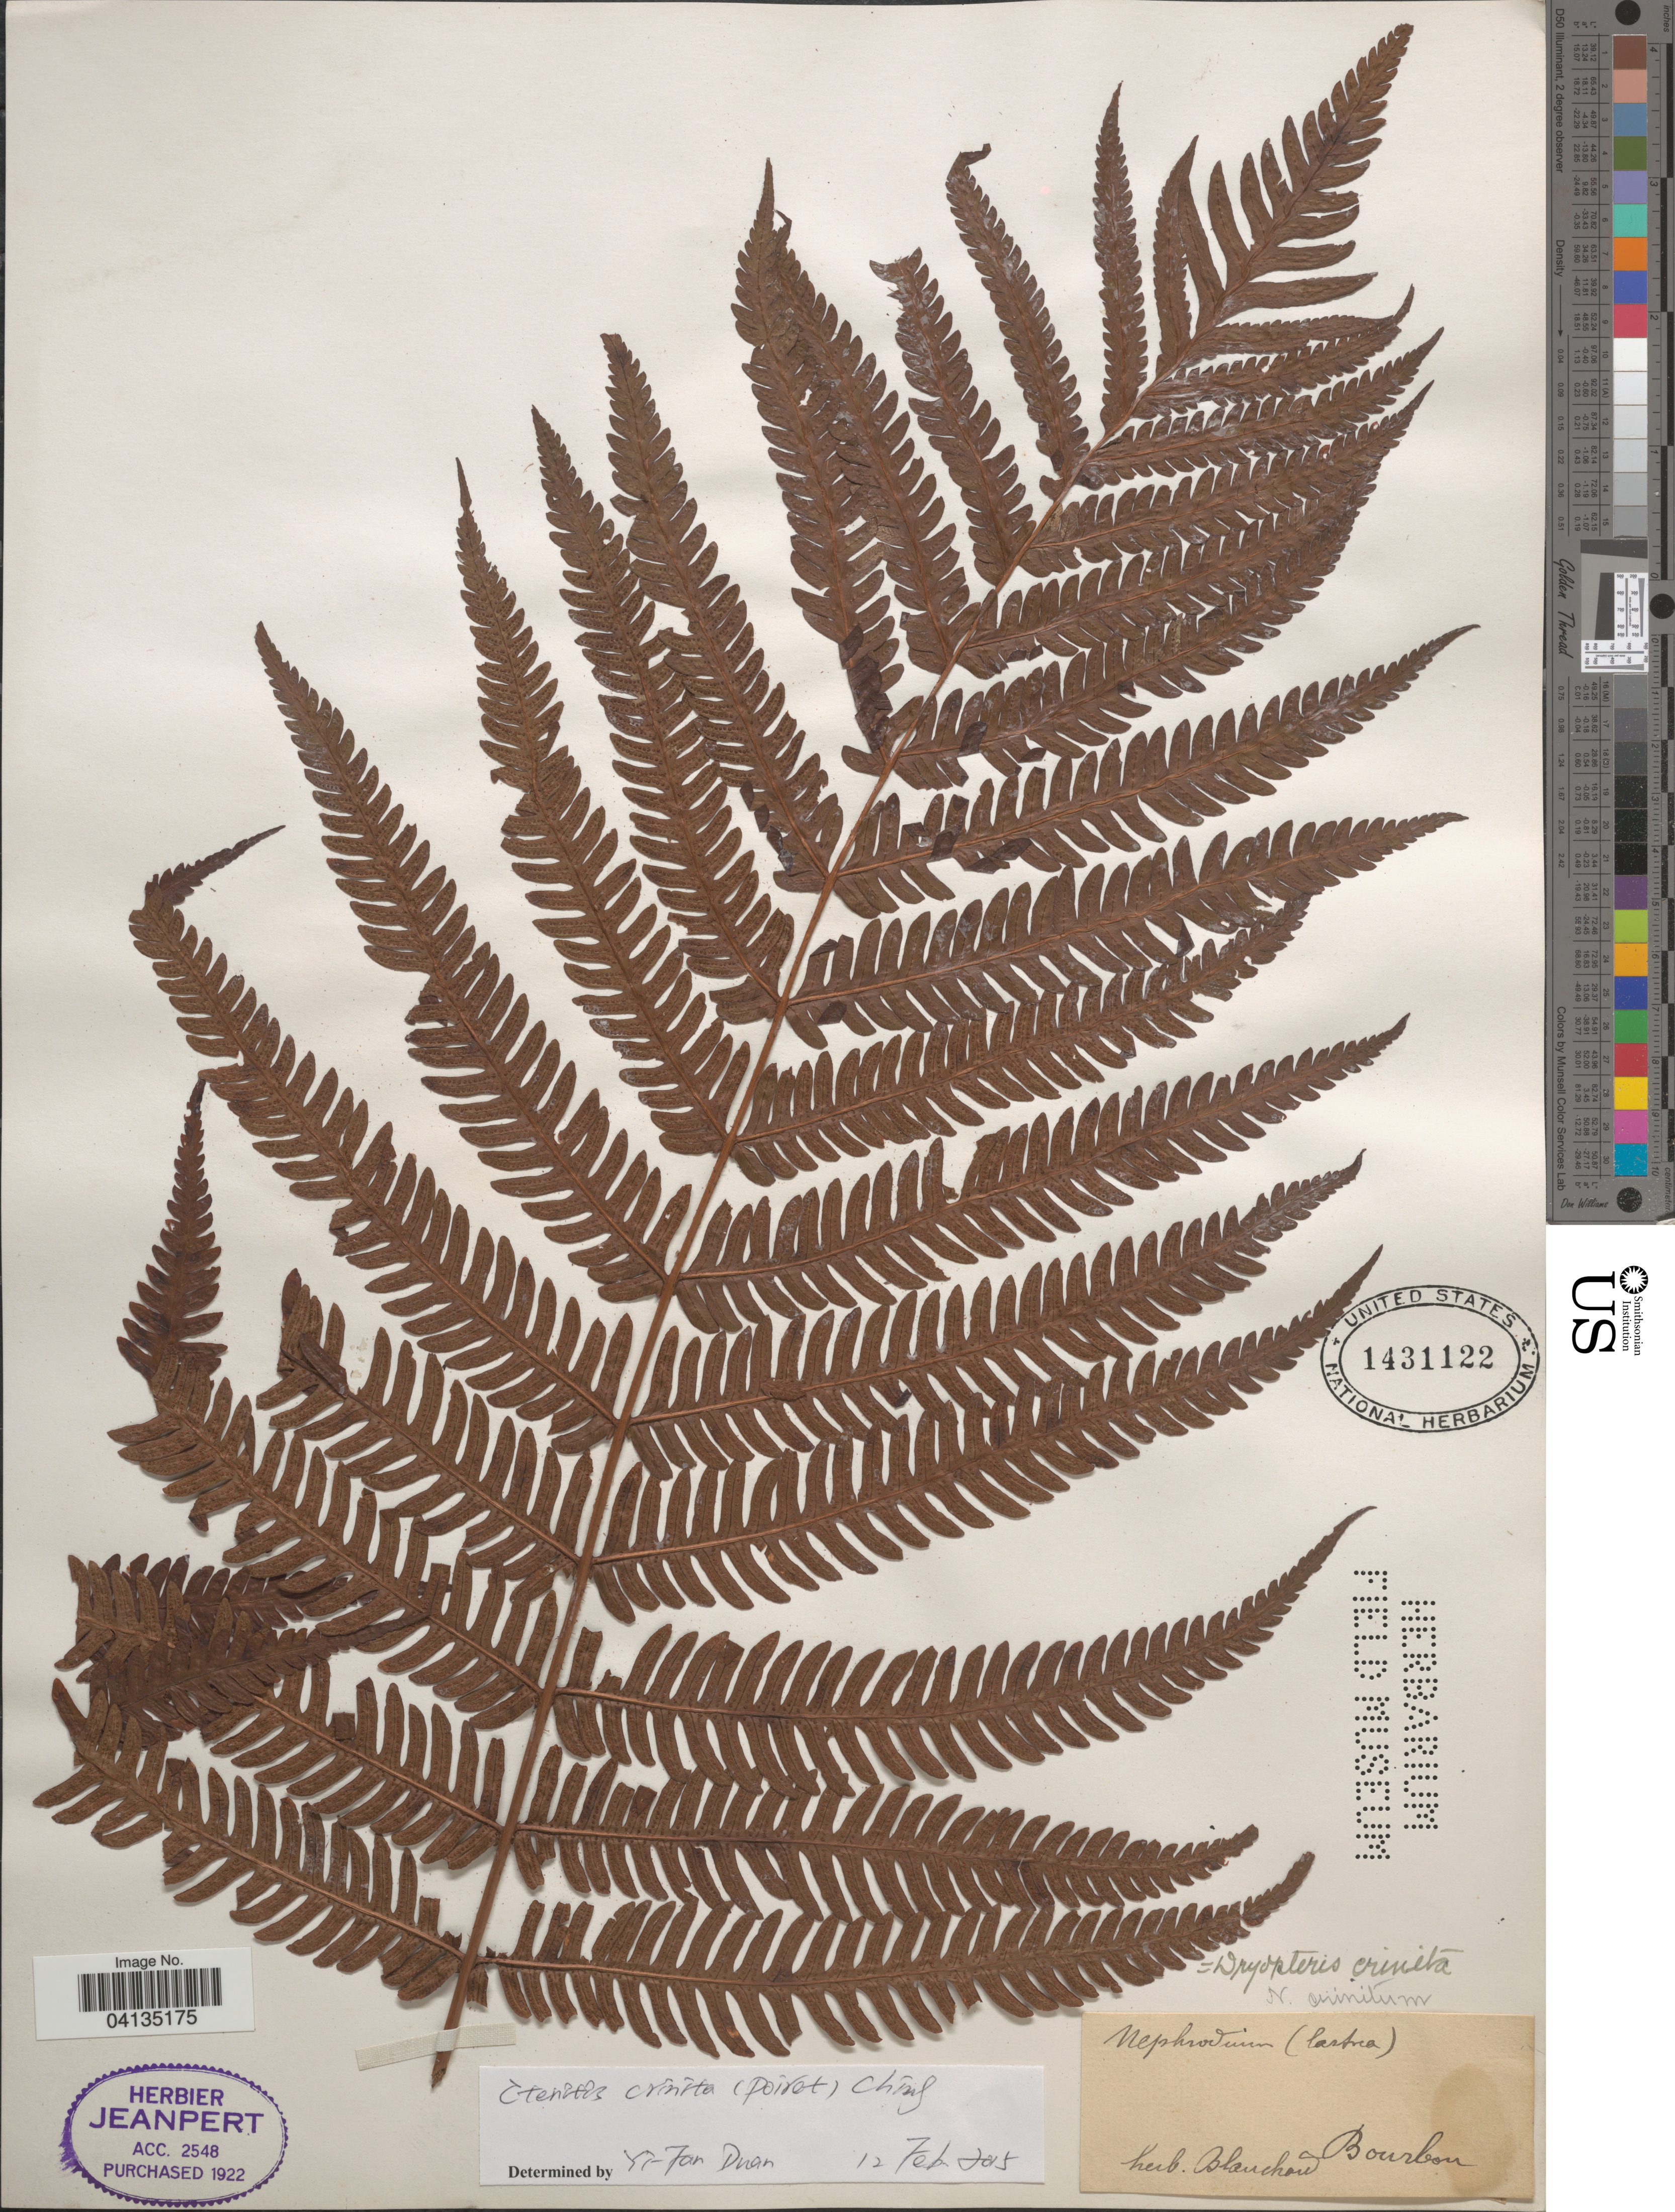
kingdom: Plantae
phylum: Tracheophyta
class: Polypodiopsida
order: Polypodiales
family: Dryopteridaceae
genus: Ctenitis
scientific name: Ctenitis crinita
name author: (Poir.) Ching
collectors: Ex herb. Blanchard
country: Réunion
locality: Bourbon.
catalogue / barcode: US 1431122